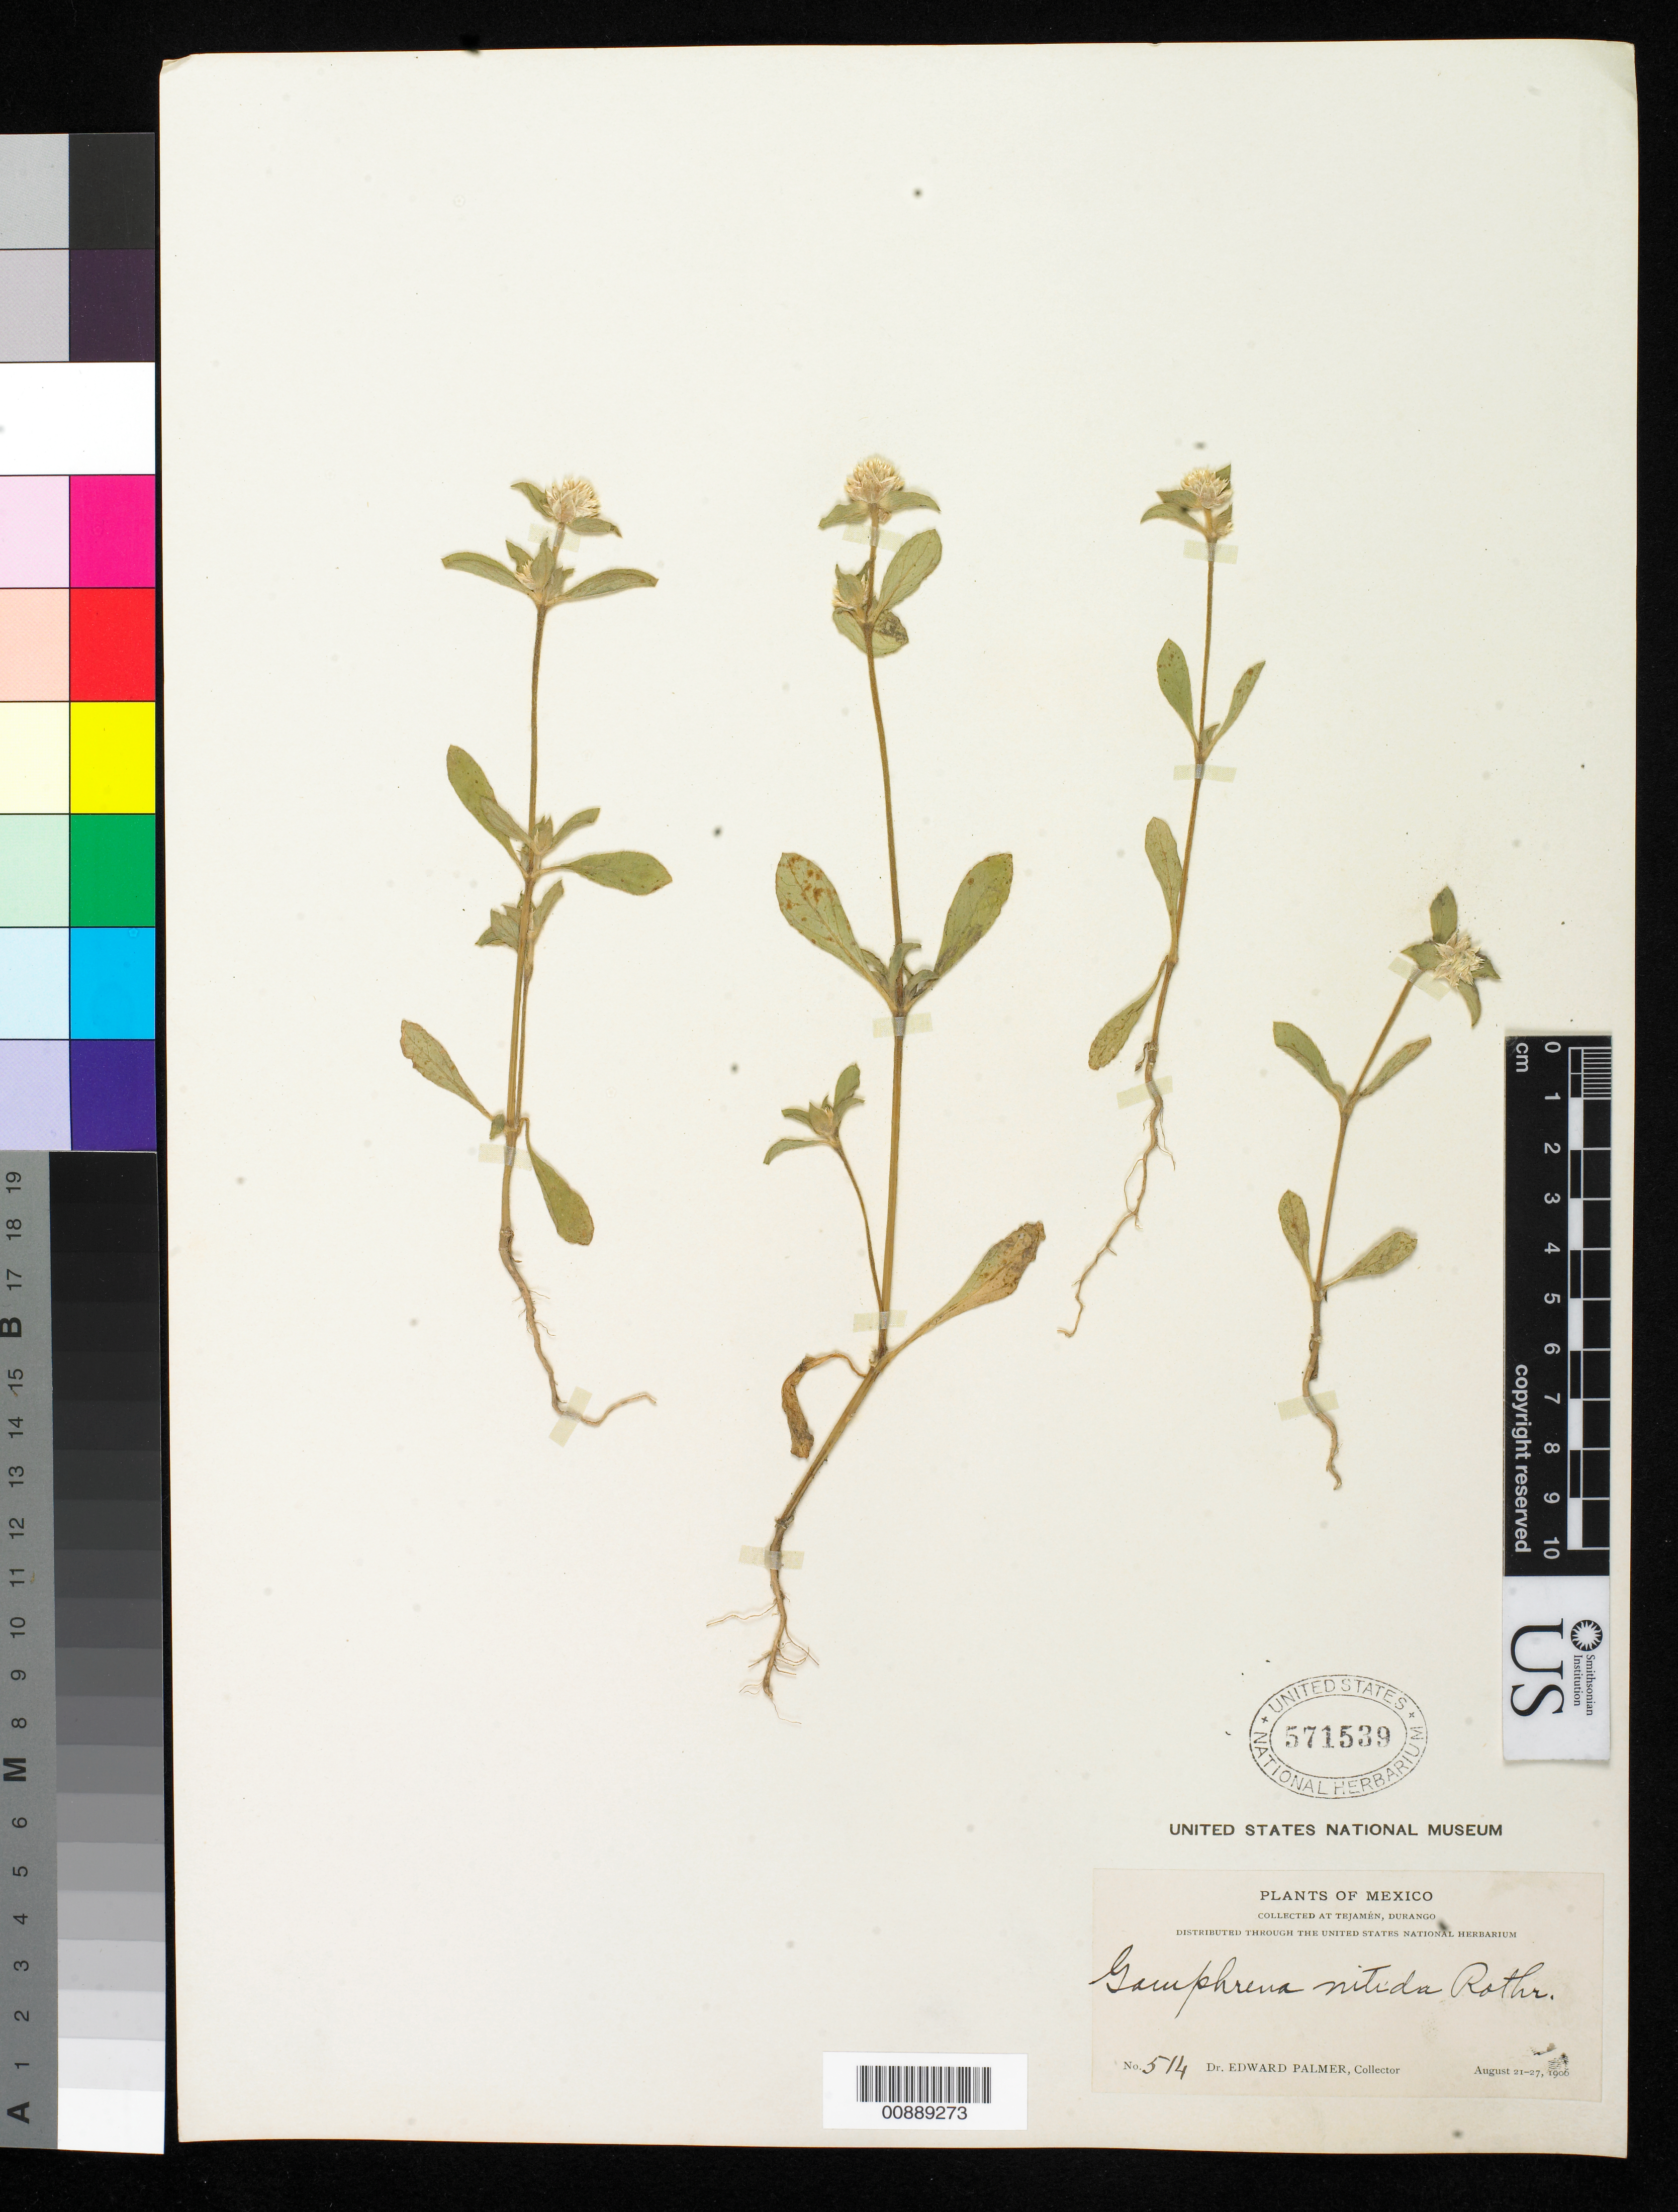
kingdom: Plantae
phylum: Tracheophyta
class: Magnoliopsida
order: Caryophyllales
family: Amaranthaceae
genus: Gomphrena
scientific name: Gomphrena nitida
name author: Rothr.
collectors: E. Palmer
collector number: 514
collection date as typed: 21 Aug 1906 to 27 Aug 1906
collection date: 1906-08-21/1906-08-27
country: Mexico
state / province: Durango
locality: Tejamén, Durango.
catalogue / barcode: US 571539